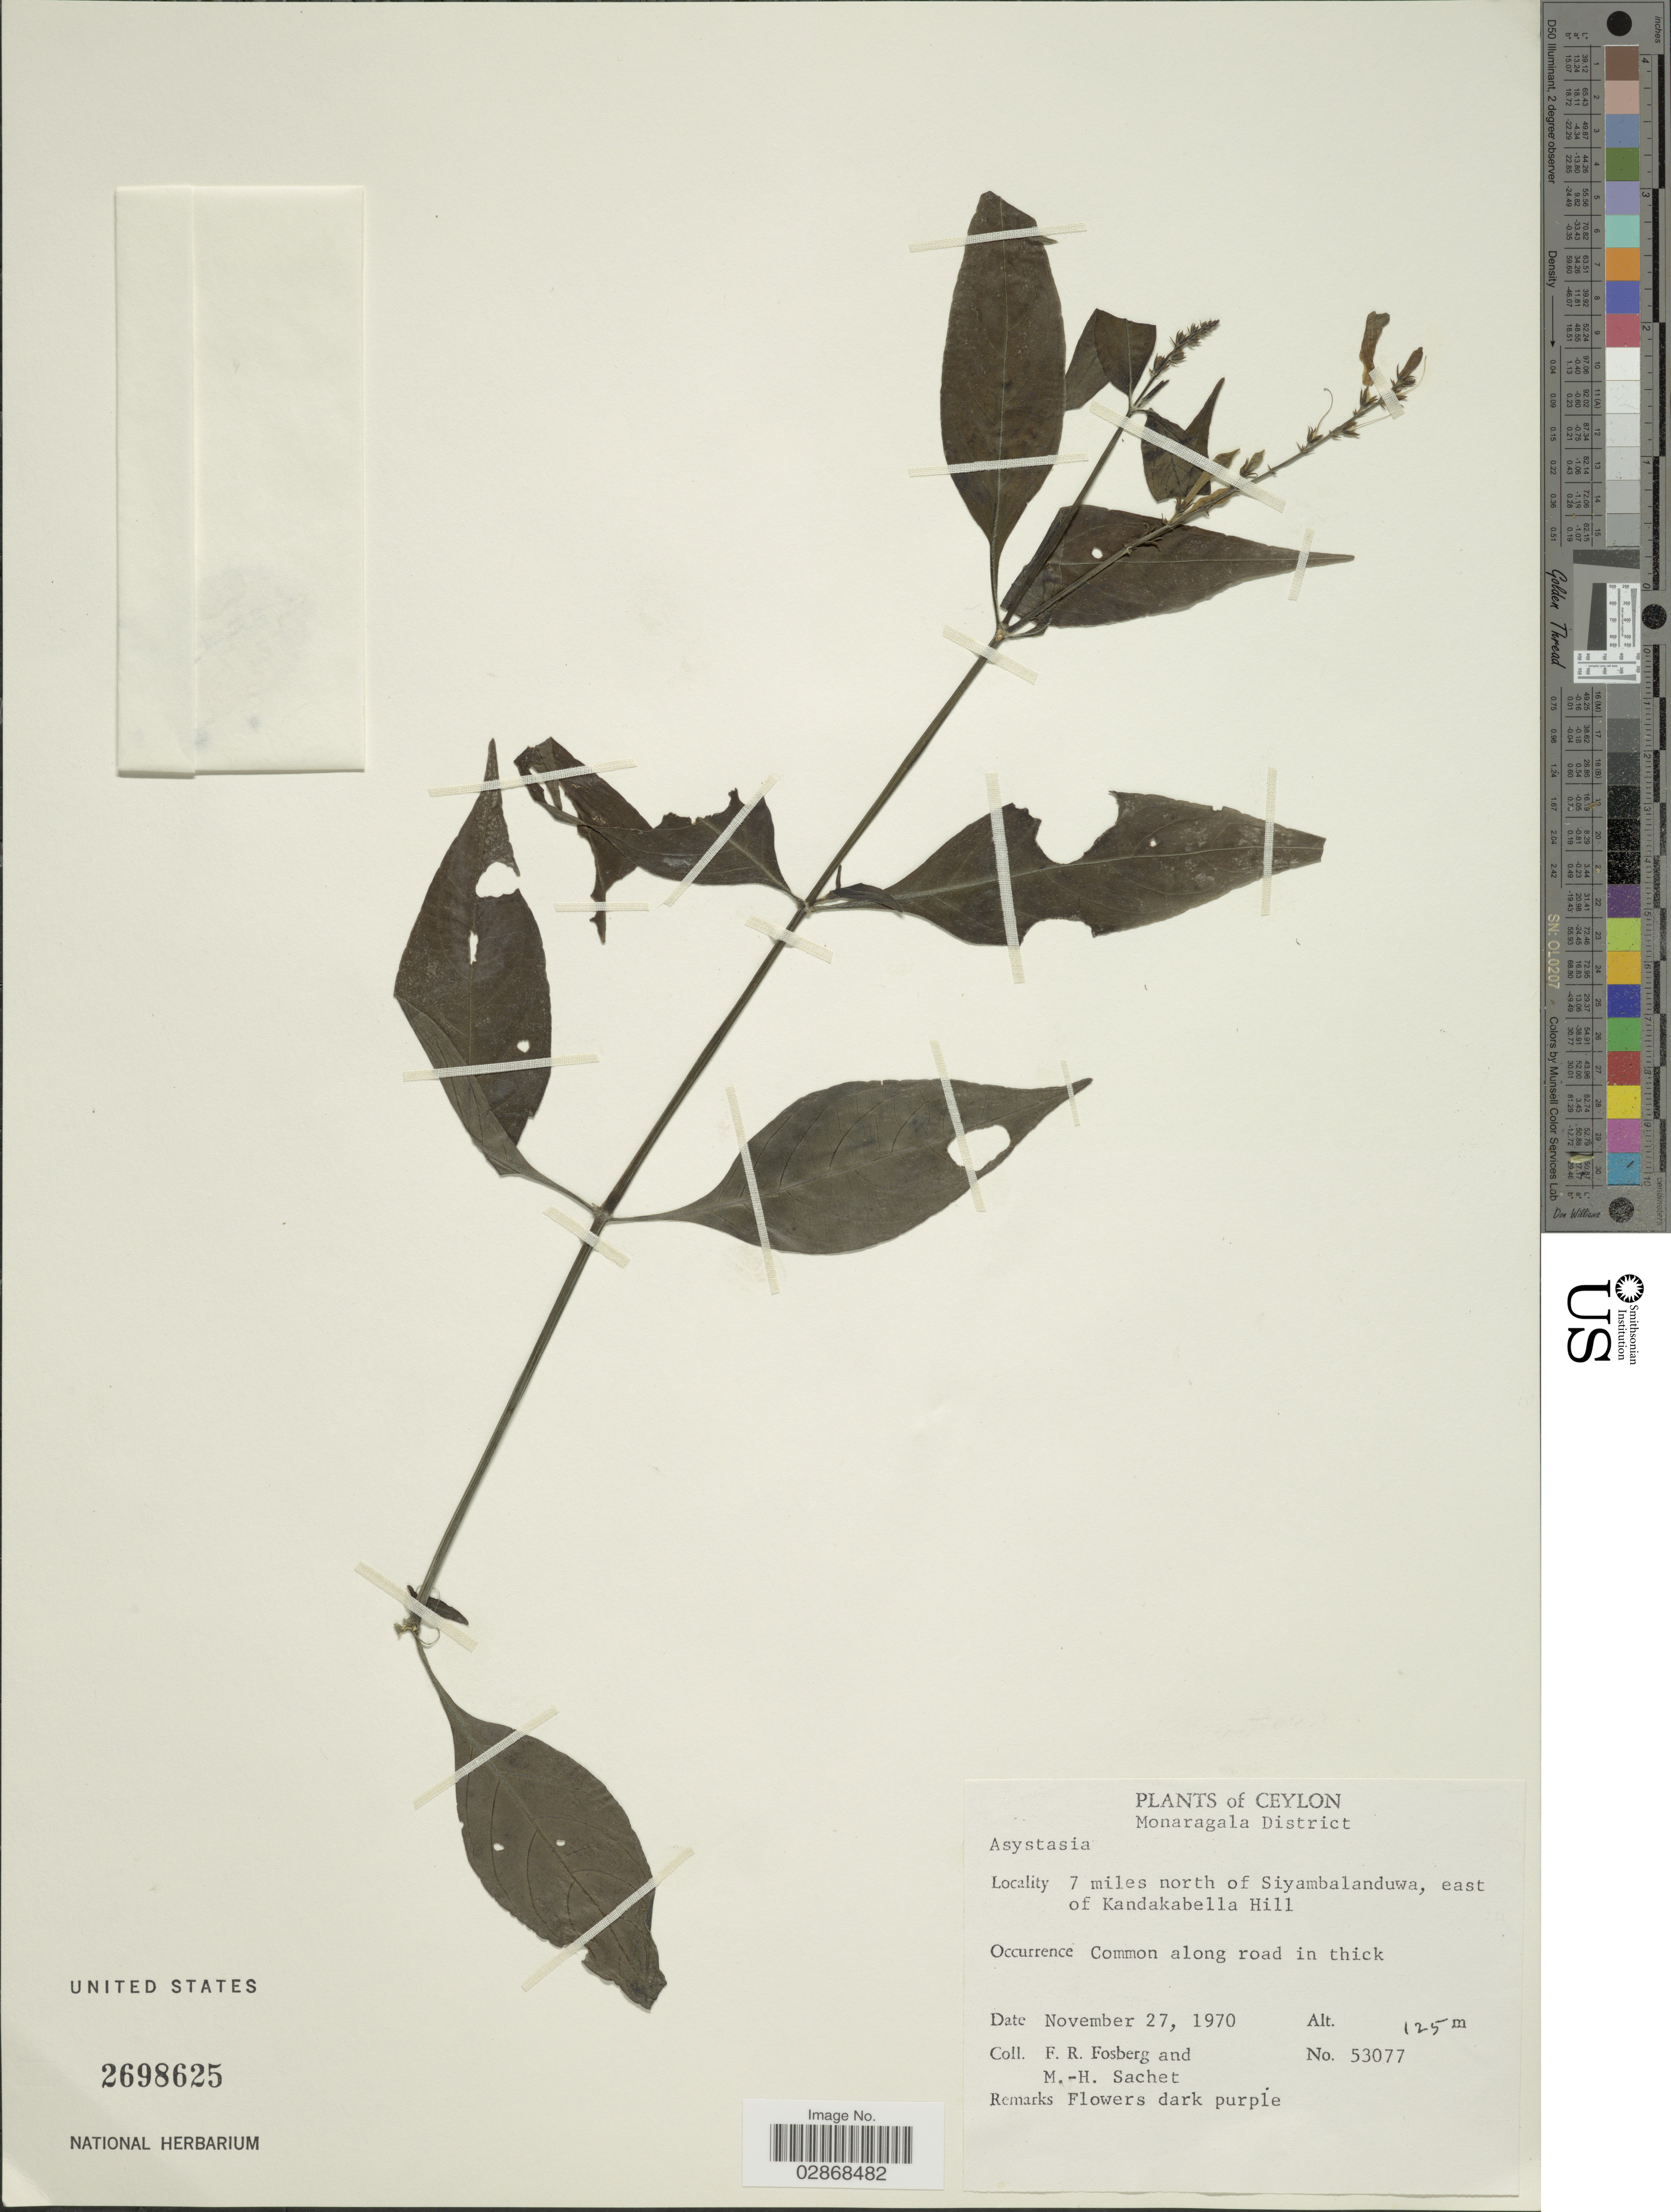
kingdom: Plantae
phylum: Tracheophyta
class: Magnoliopsida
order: Lamiales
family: Acanthaceae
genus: Asystasia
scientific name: Asystasia sp.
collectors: F. R. Fosberg & M.-H. Sachet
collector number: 53077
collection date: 1970-11-27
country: Sri Lanka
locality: Ceylon. Monaragala District. 7 miles north of Siyambalanduwa, east of Kandakabella Hill.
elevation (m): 125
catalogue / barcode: US 2698625